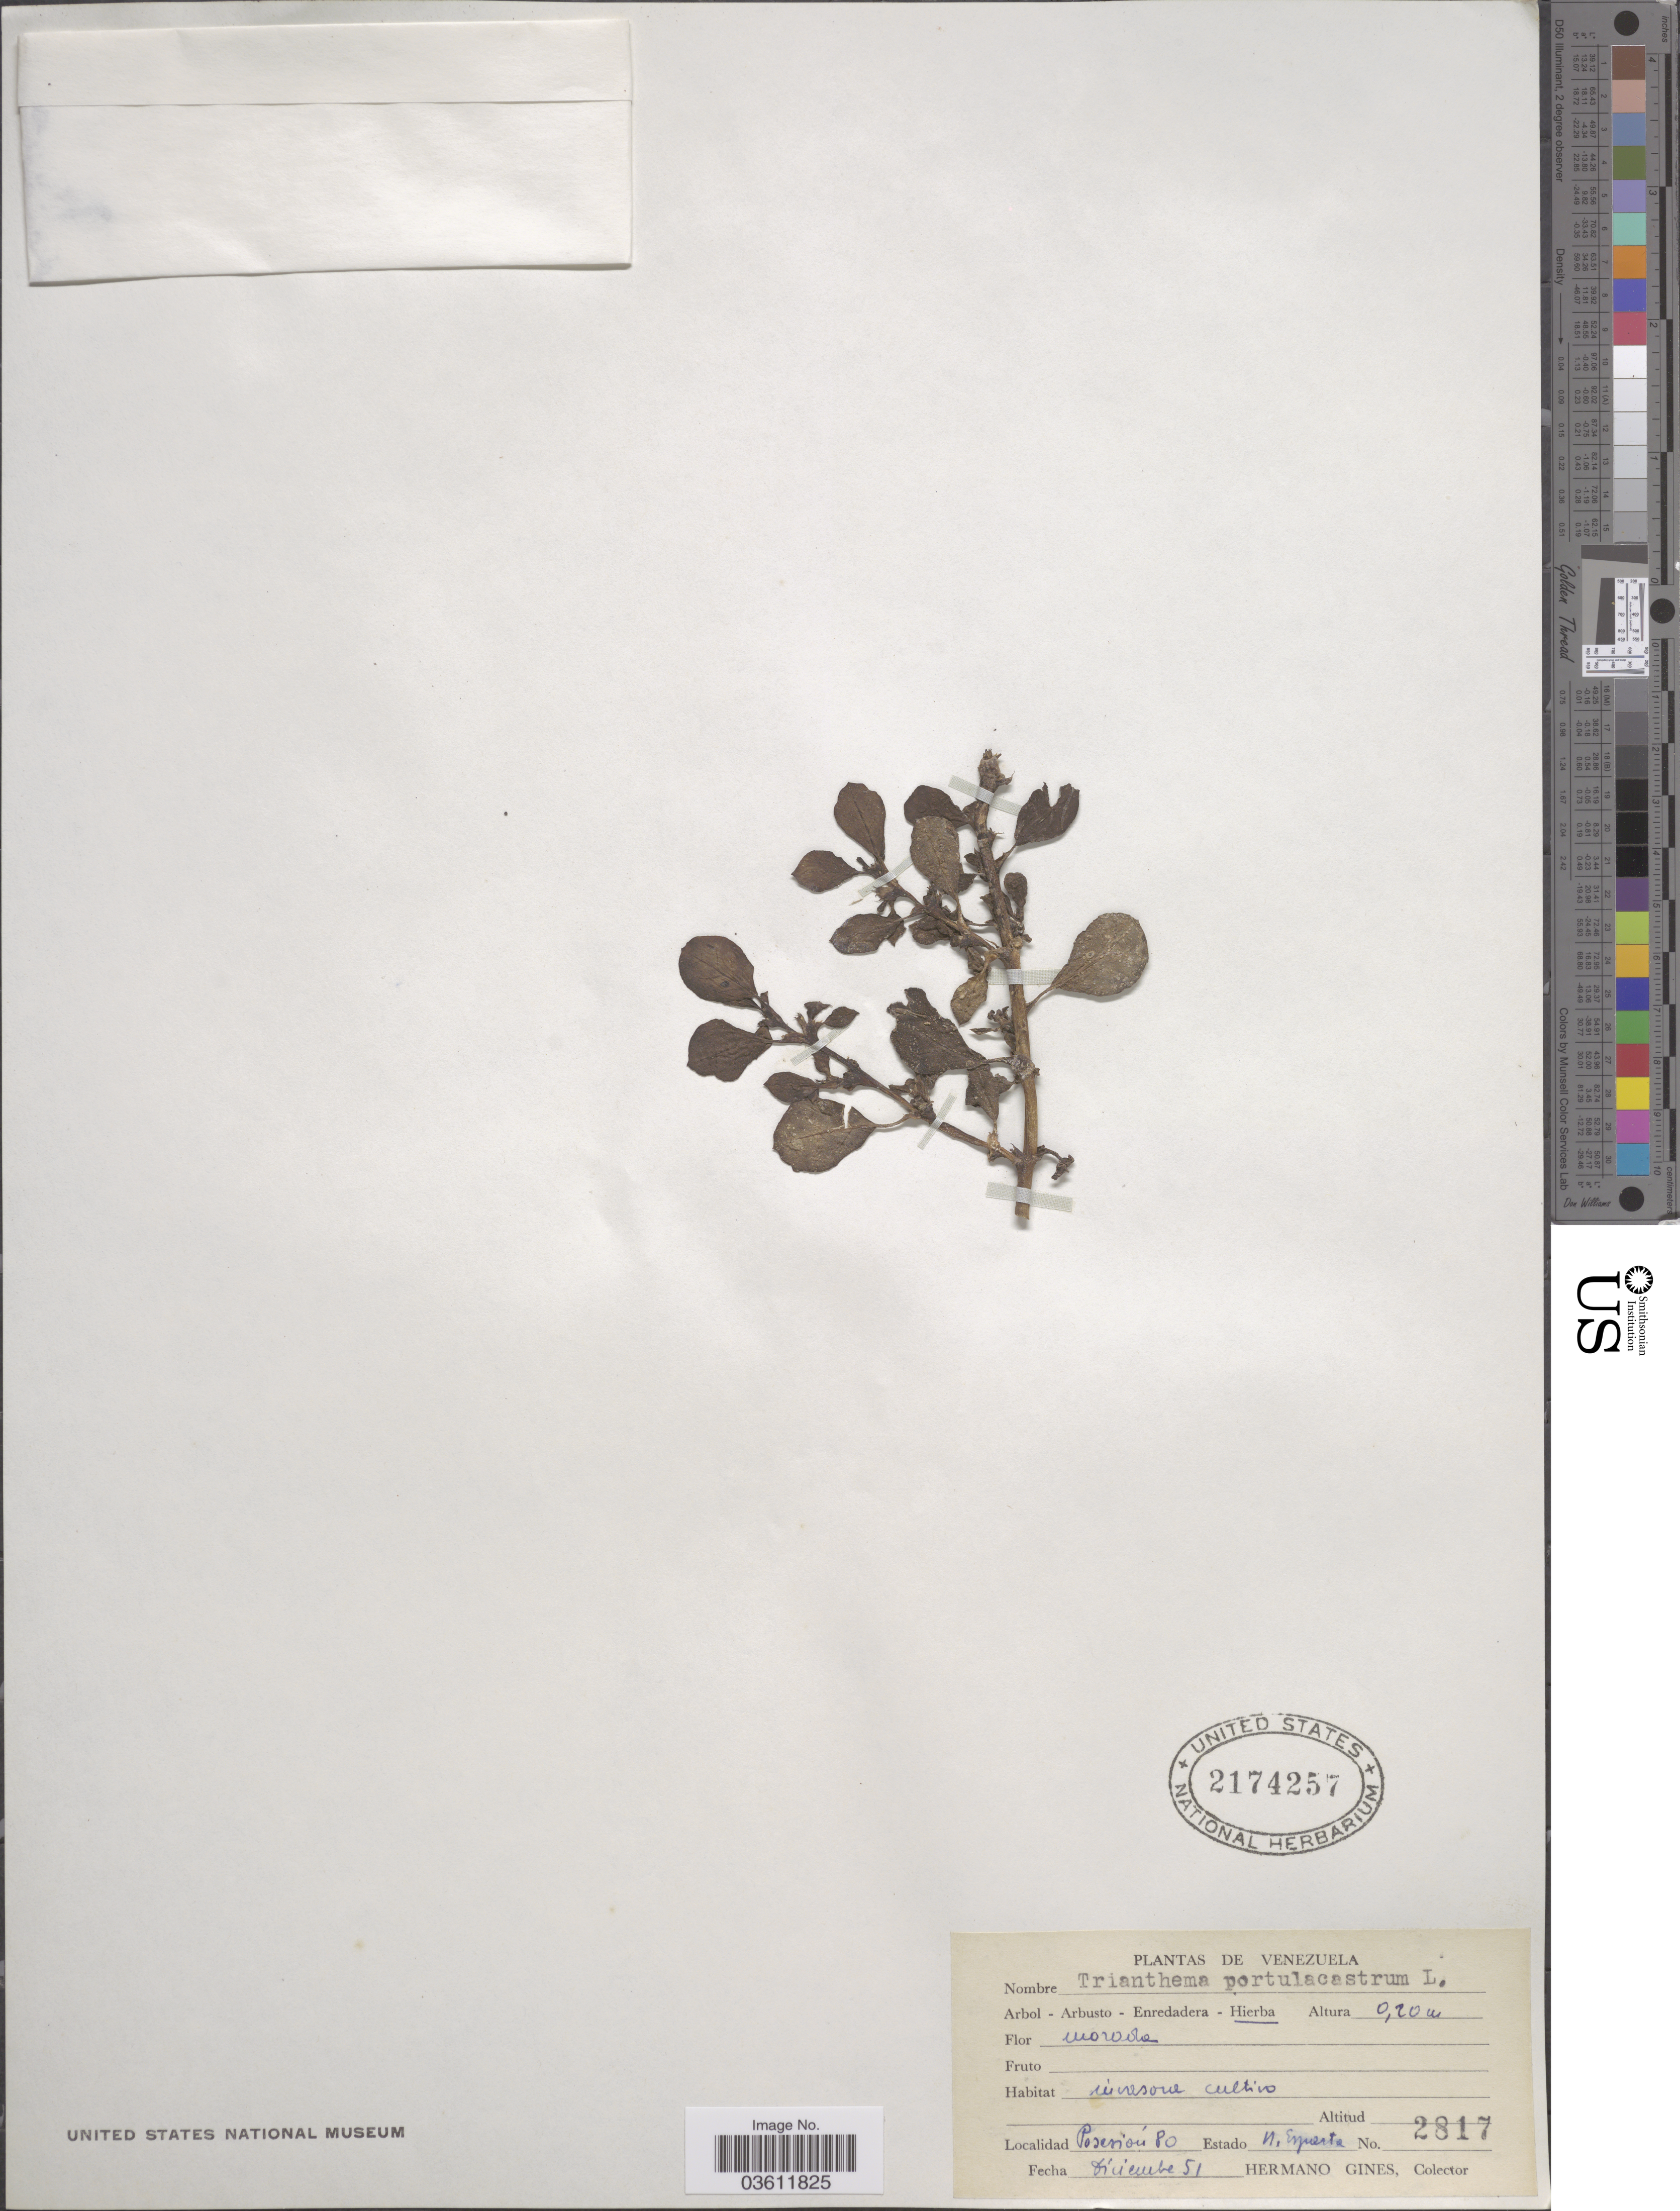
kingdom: Plantae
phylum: Tracheophyta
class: Magnoliopsida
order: Caryophyllales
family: Aizoaceae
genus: Trianthema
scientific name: Trianthema portulacastrum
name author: L.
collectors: Bro. Gines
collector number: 2817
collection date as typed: Transcribed d/m/y: /12/51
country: Venezuela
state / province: Nueva Esparta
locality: Posesión 80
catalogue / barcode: US 2174257